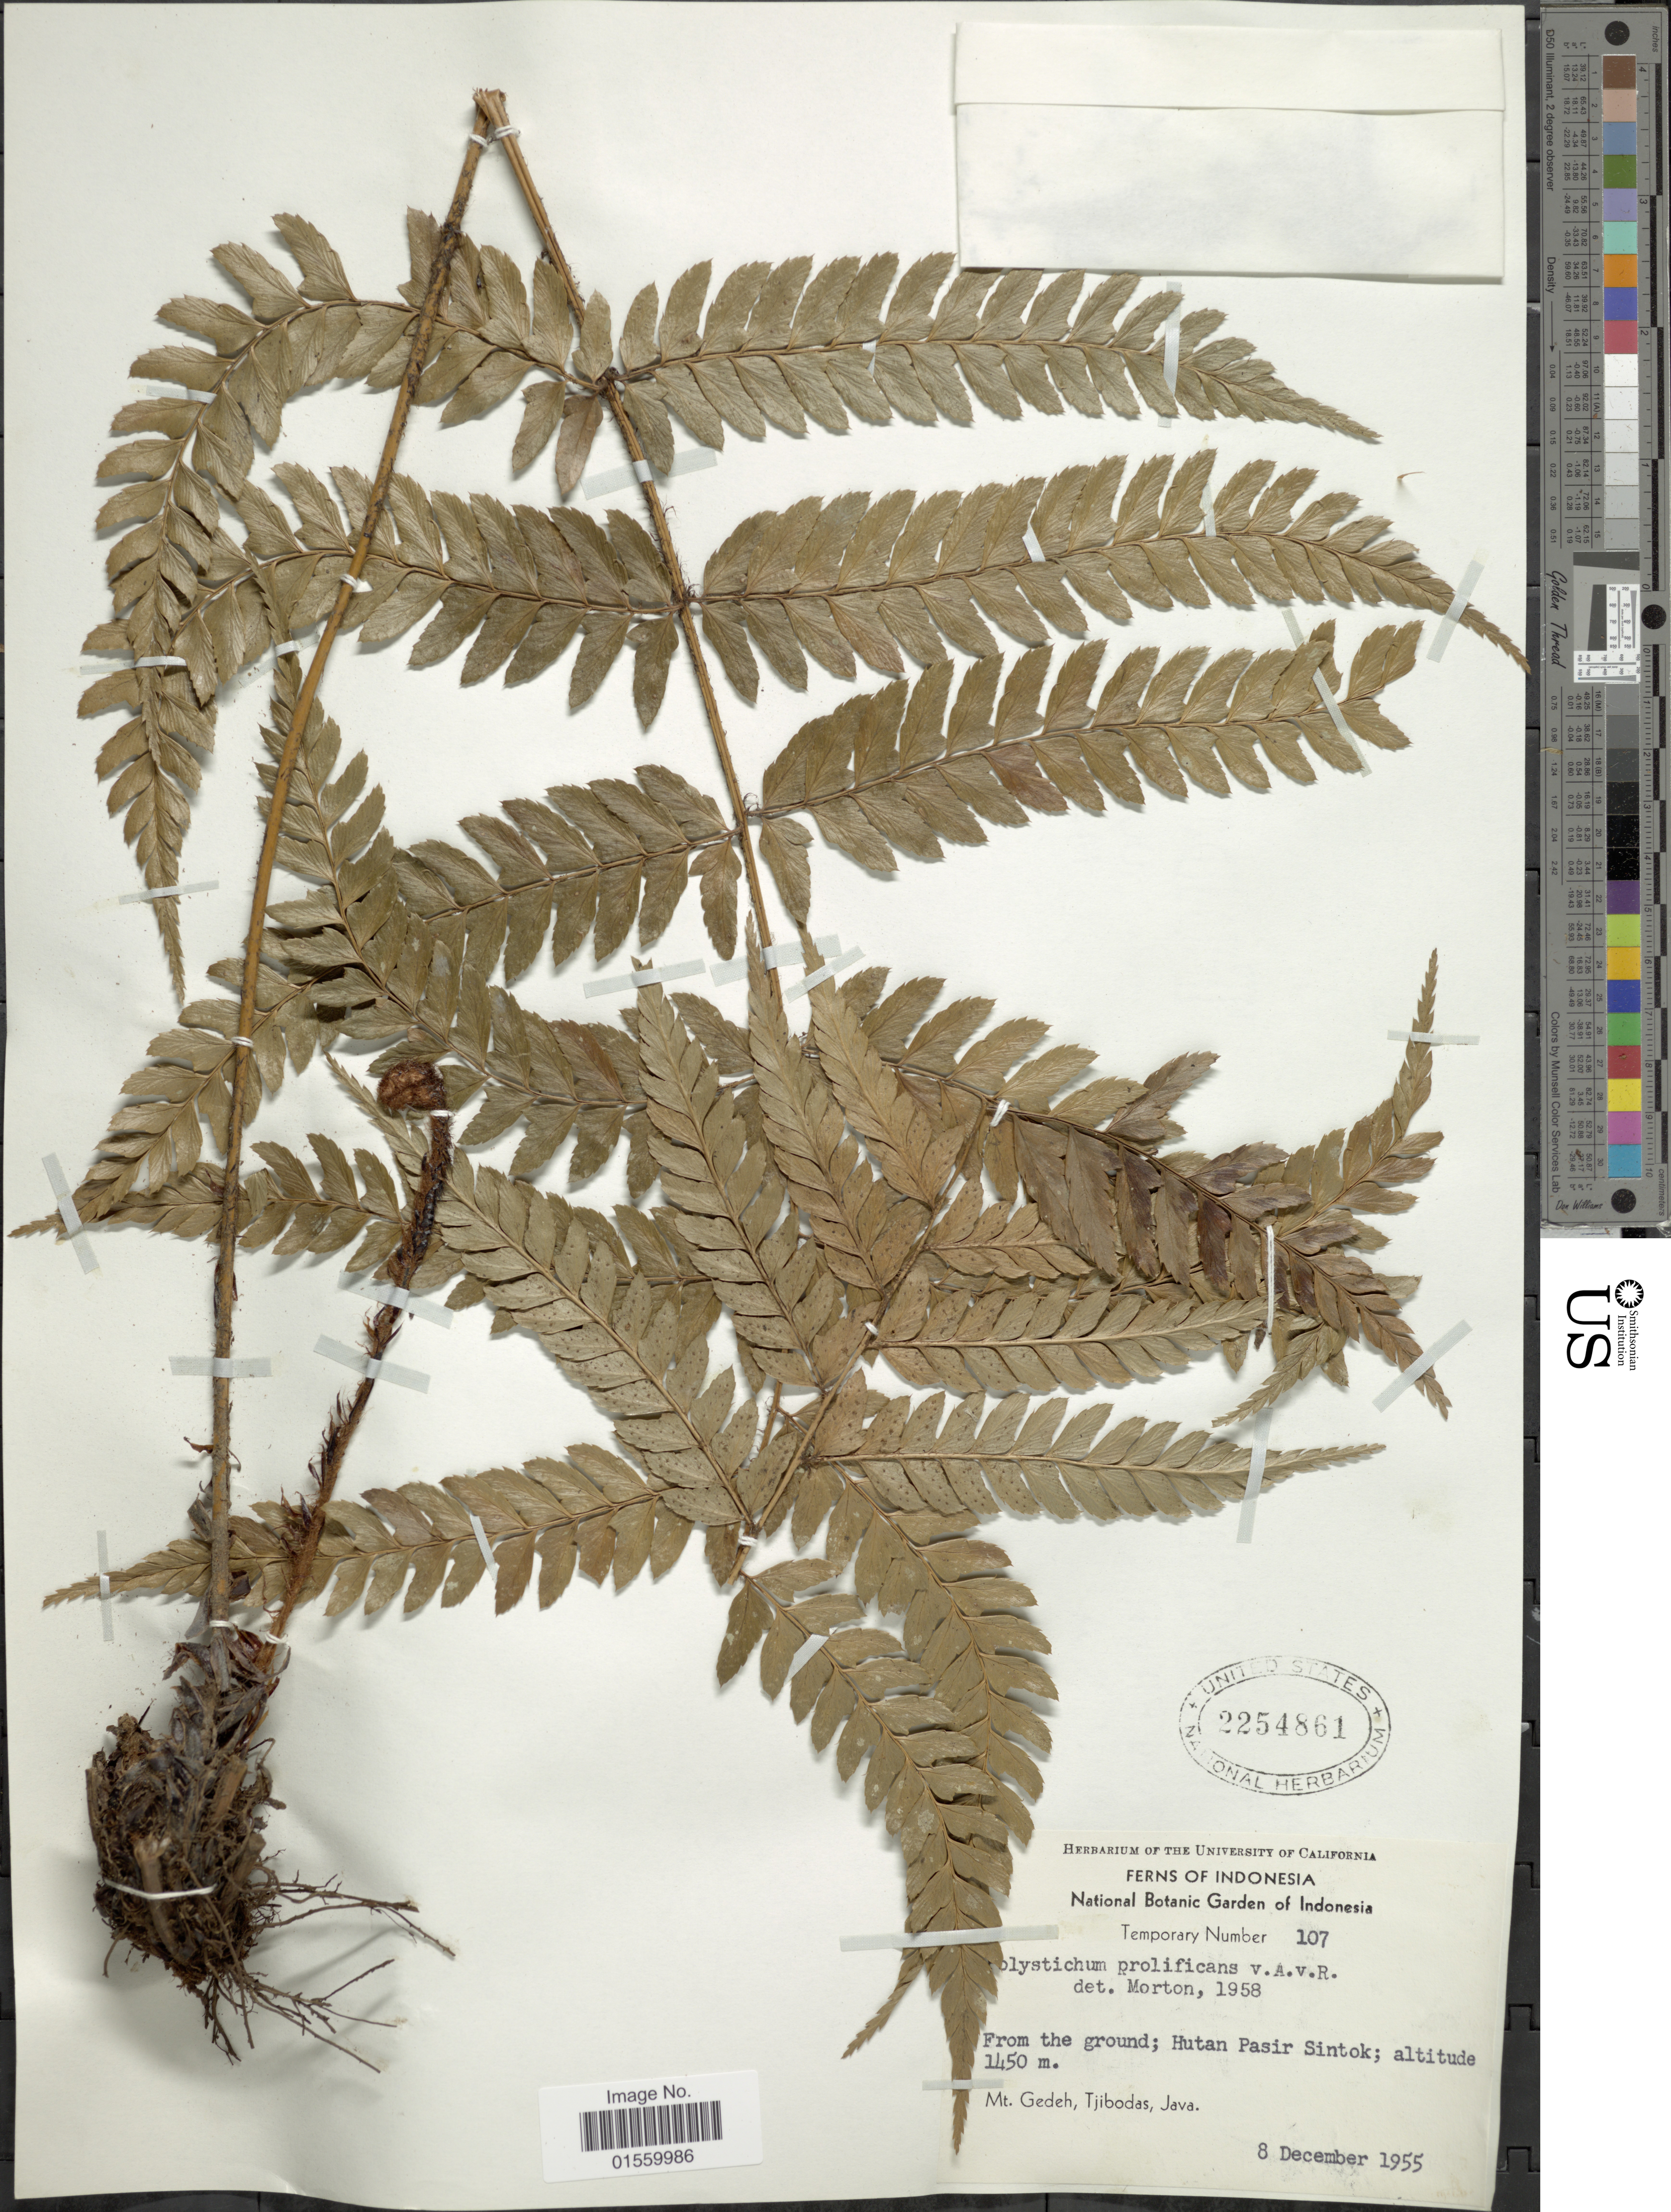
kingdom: Plantae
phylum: Tracheophyta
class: Polypodiopsida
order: Polypodiales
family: Dryopteridaceae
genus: Polystichum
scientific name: Polystichum scariosum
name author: (Roxb.) C.V. Morton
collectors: ex herb. Univ. of California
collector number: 107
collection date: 1955-12-08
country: Indonesia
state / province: Java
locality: Hutan Pasir Sintok, Mt. Gedeh, Tjibodas, Java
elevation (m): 1450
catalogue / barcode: US 2254861